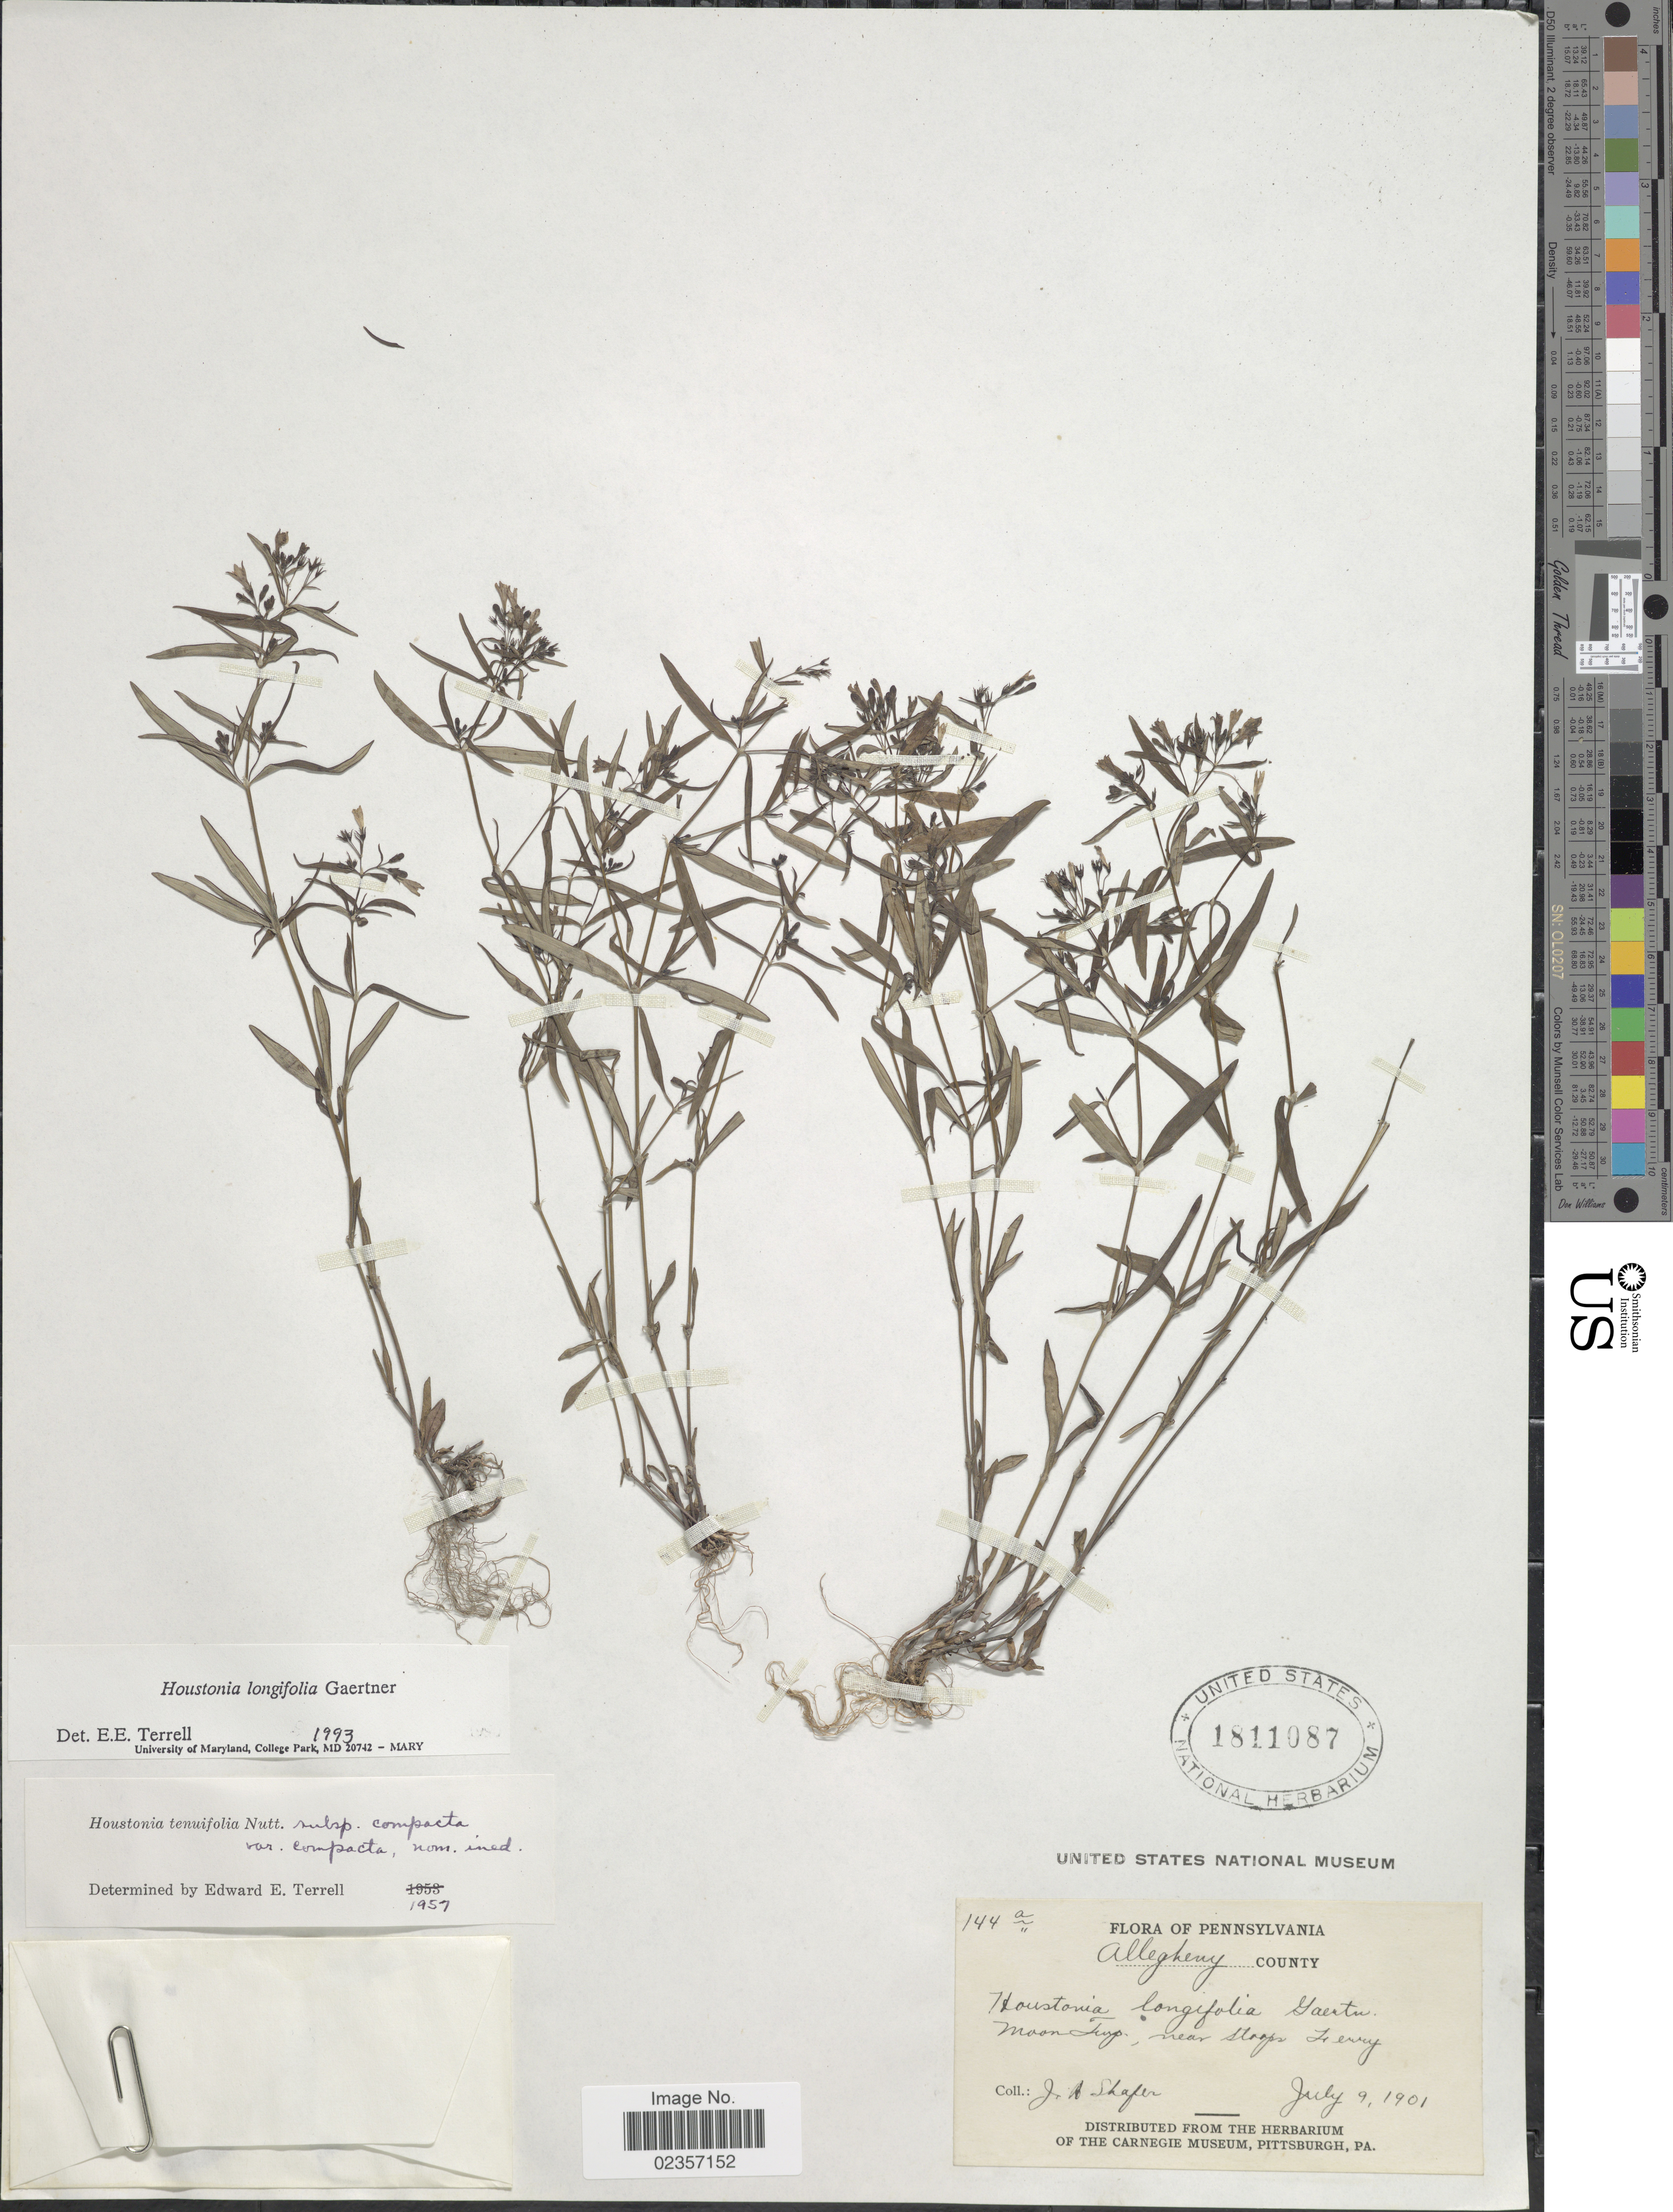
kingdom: Plantae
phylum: Tracheophyta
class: Magnoliopsida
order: Gentianales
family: Rubiaceae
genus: Houstonia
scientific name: Houstonia longifolia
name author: Gaertn.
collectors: J. A. Shafer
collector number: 144a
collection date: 1901-07-09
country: United States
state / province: Pennsylvania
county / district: Allegheny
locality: Allegheny County. Moon Twp. near Stoops Ferry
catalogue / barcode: US 1811087